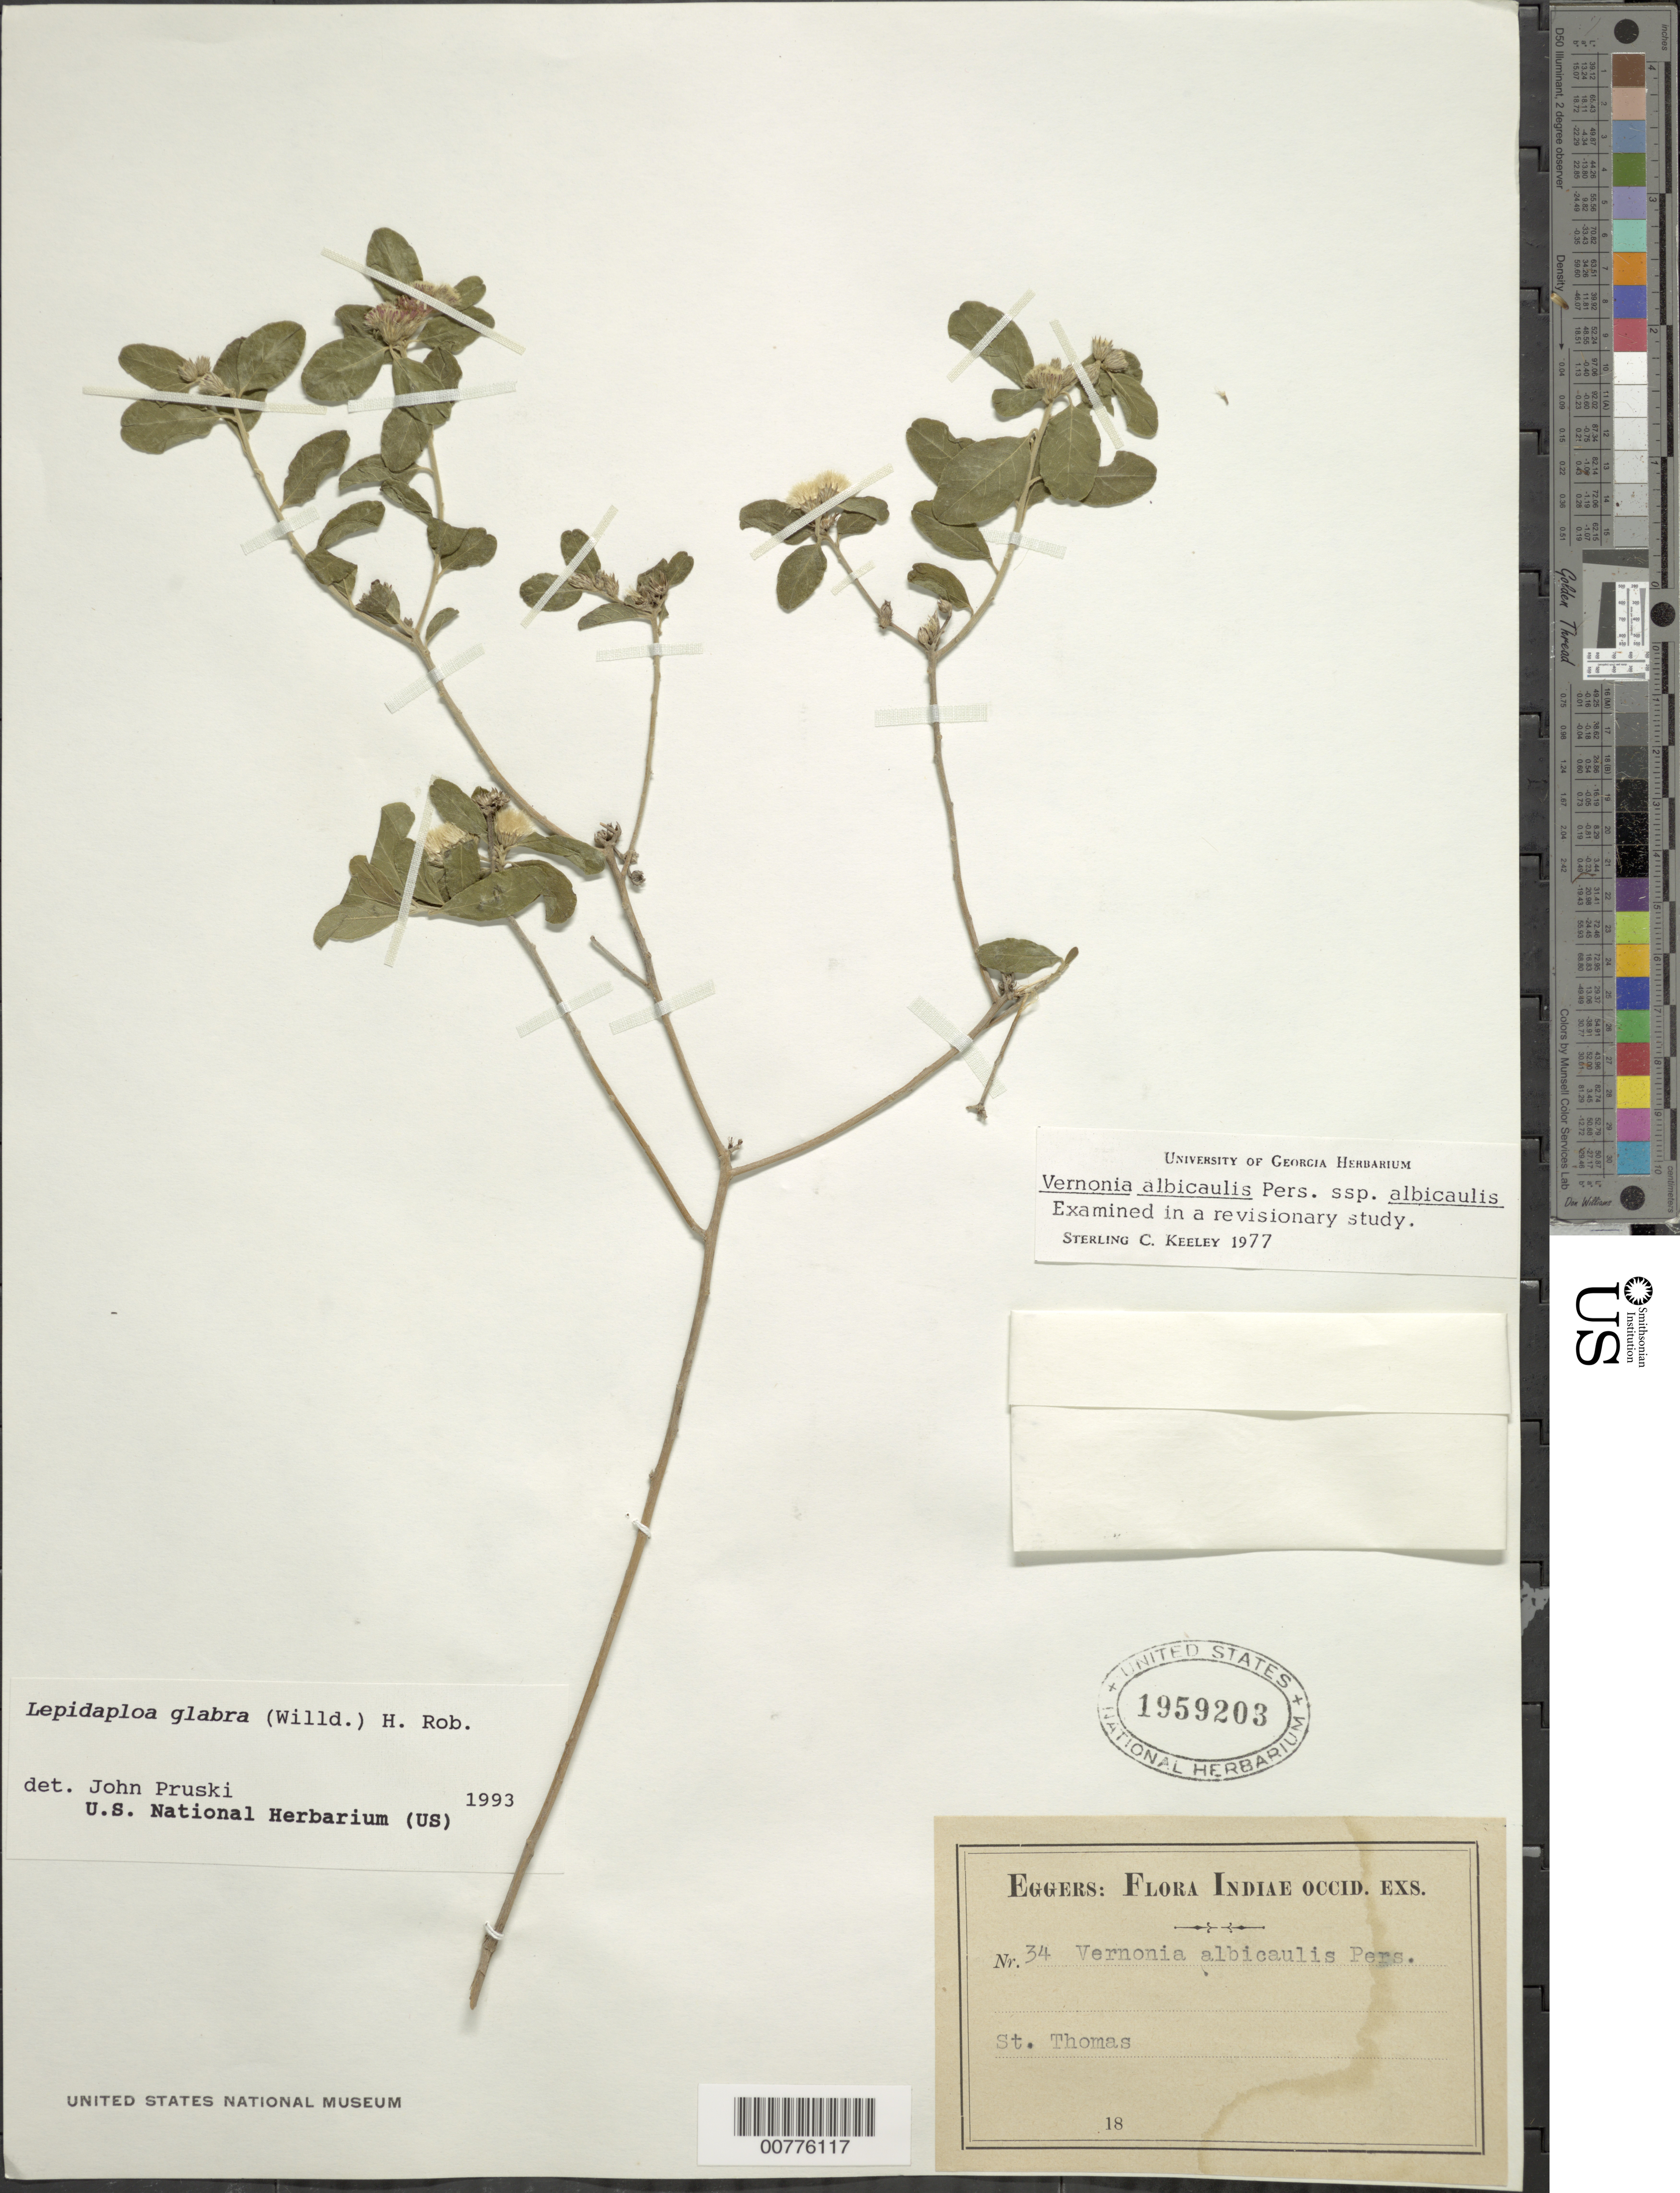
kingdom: Plantae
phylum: Tracheophyta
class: Magnoliopsida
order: Asterales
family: Asteraceae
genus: Lepidaploa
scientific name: Lepidaploa glabra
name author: (Willd.) H. Rob.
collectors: H. F. A. von Eggers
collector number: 34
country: U.S. Virgin Islands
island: St. Thomas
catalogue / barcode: US 1959203